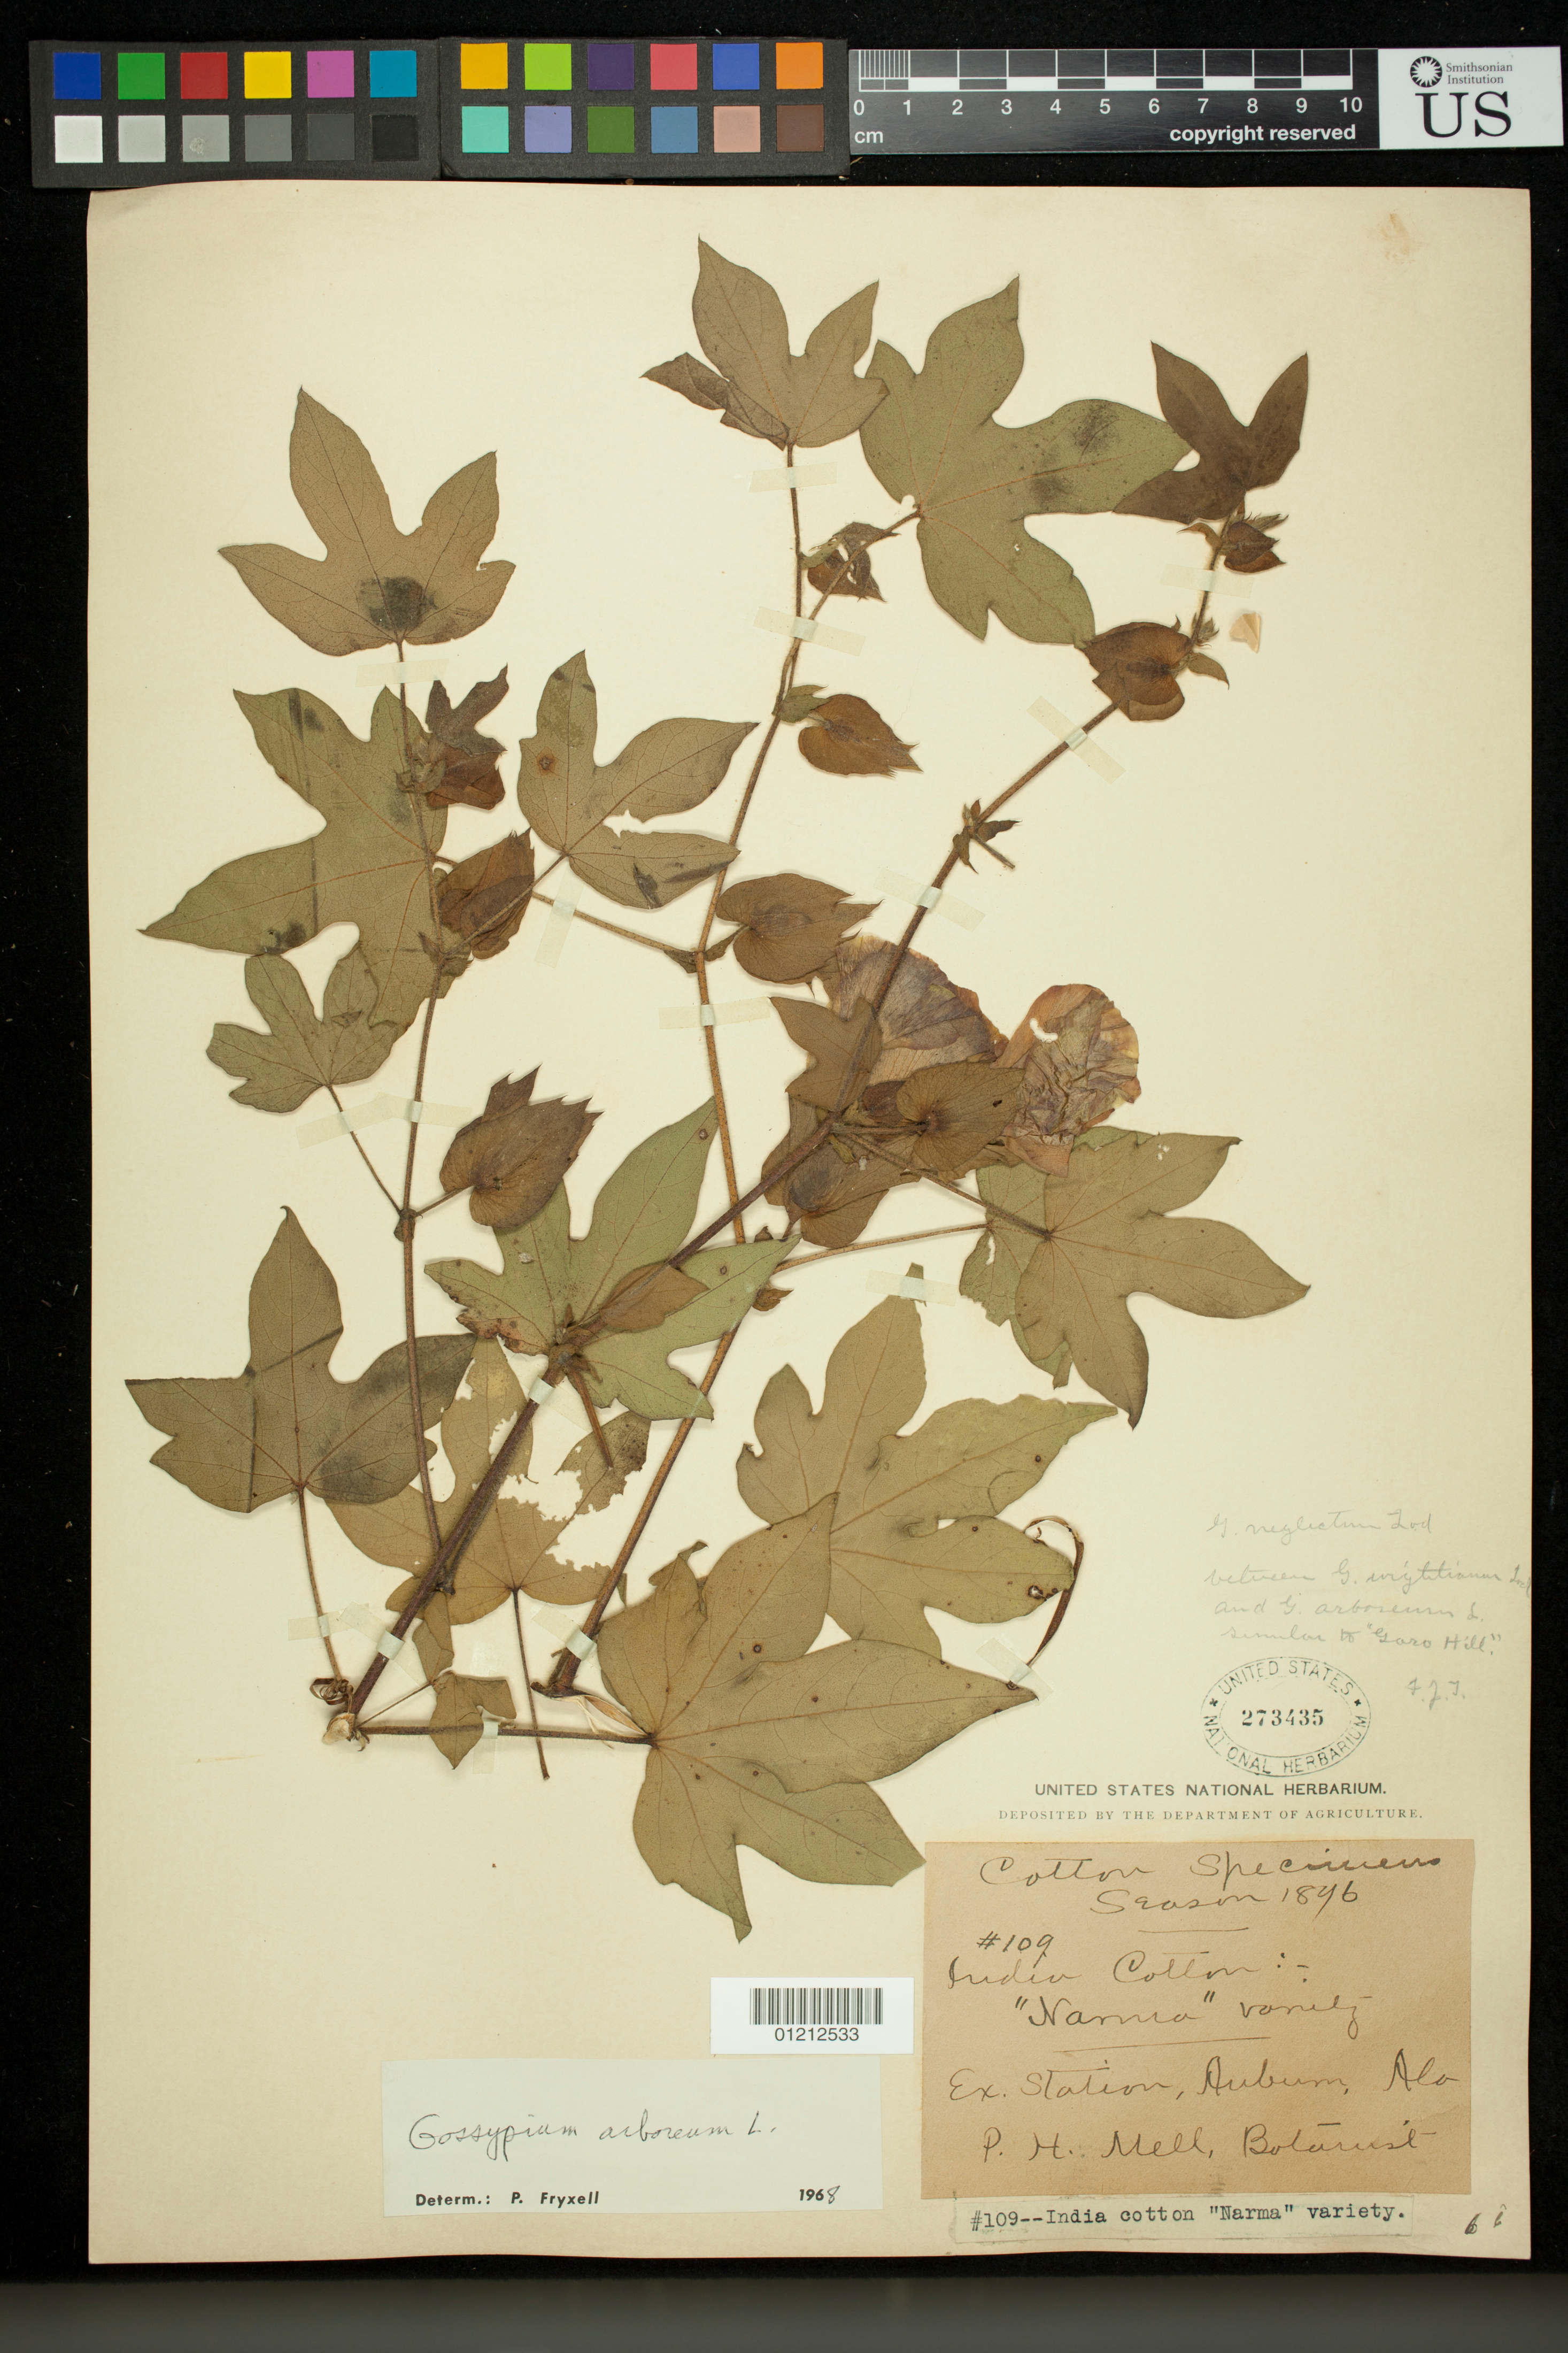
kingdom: Plantae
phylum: Tracheophyta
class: Magnoliopsida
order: Malvales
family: Malvaceae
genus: Gossypium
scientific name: Gossypium arboreum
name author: L.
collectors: P. H. Mell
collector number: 109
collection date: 1896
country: United States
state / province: Alabama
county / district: Lee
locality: Ex. Station, Auburn, Ala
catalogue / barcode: US 273435